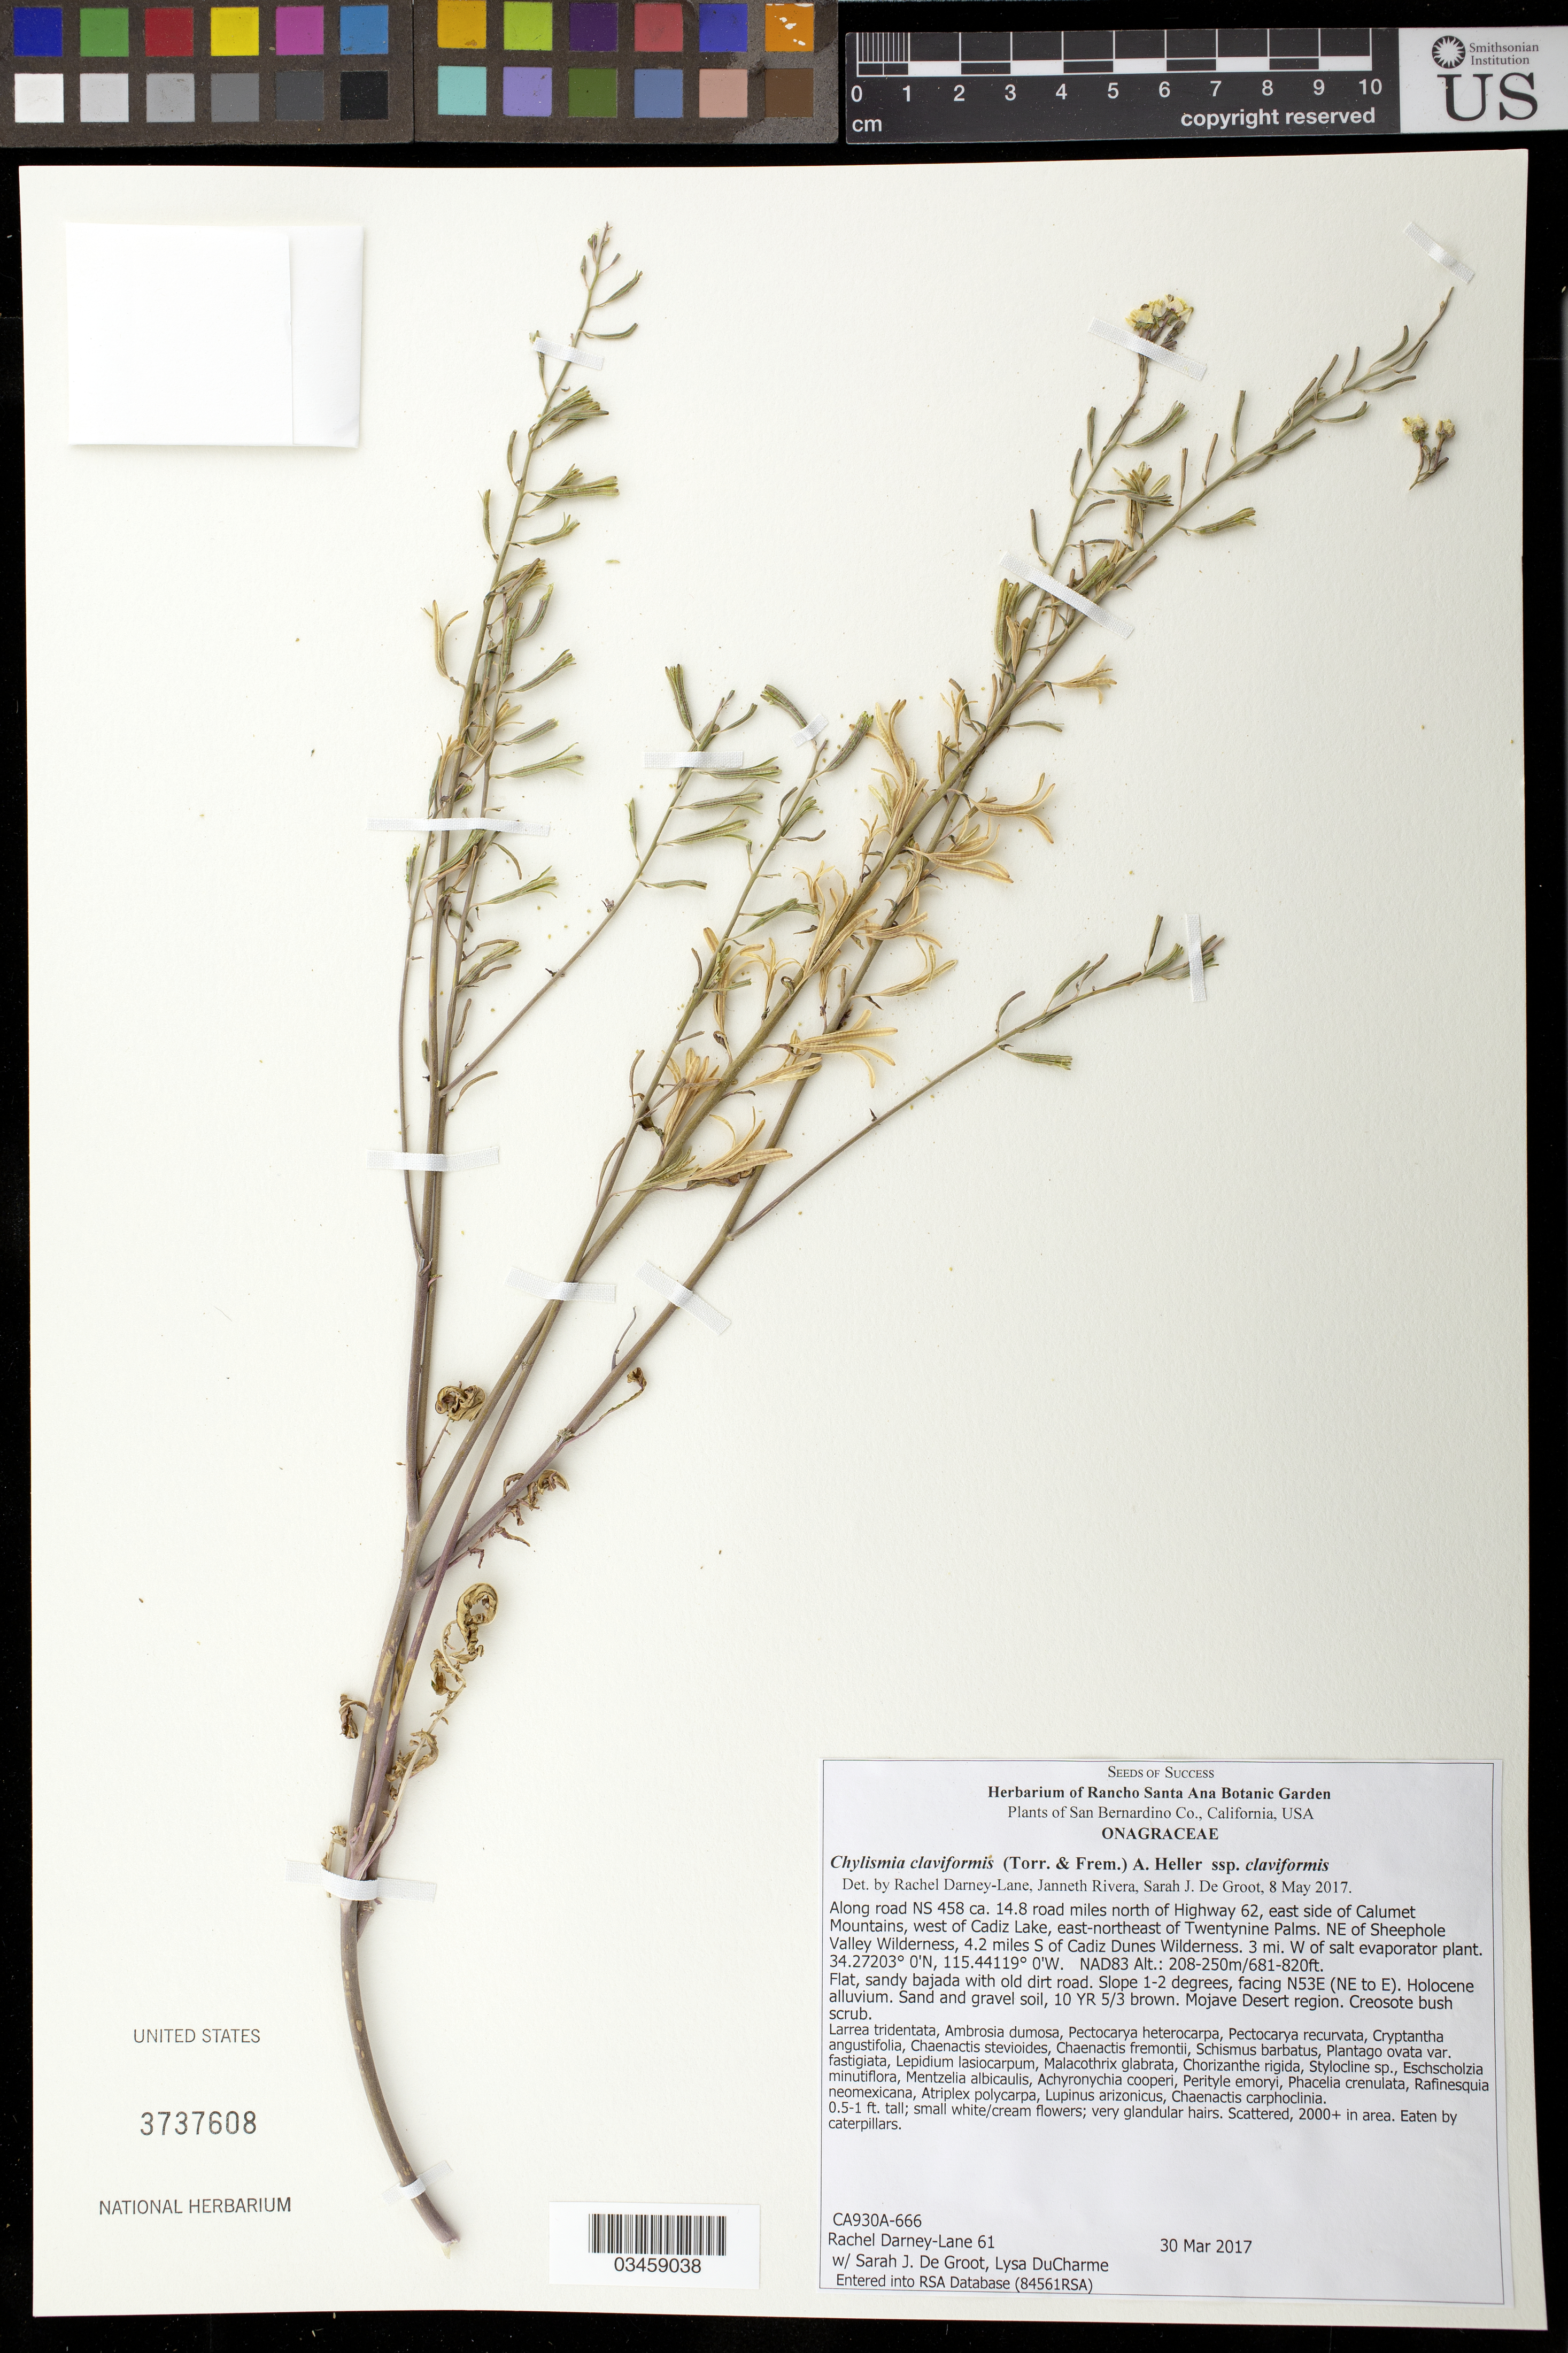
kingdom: Plantae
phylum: Tracheophyta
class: Magnoliopsida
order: Myrtales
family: Onagraceae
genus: Chylismia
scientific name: Chylismia claviformis subsp. claviformis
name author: (Torr. & Frém.) A. Heller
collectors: R. Darney-Lane, S. De Groot & L. DuCharme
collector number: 61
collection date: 2017-03-30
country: United States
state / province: California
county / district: San Bernardino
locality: Along road NS 458, 14.8 road mi. N of Hwy 62, E side of Calumet Mts, W of Cadiz Lake, ENE of Twentynine Palms, NE of Sheephole Valley Wilderness, 4.2 mi. S of Cadiz Dunes Wilderness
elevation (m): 208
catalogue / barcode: US 3737608